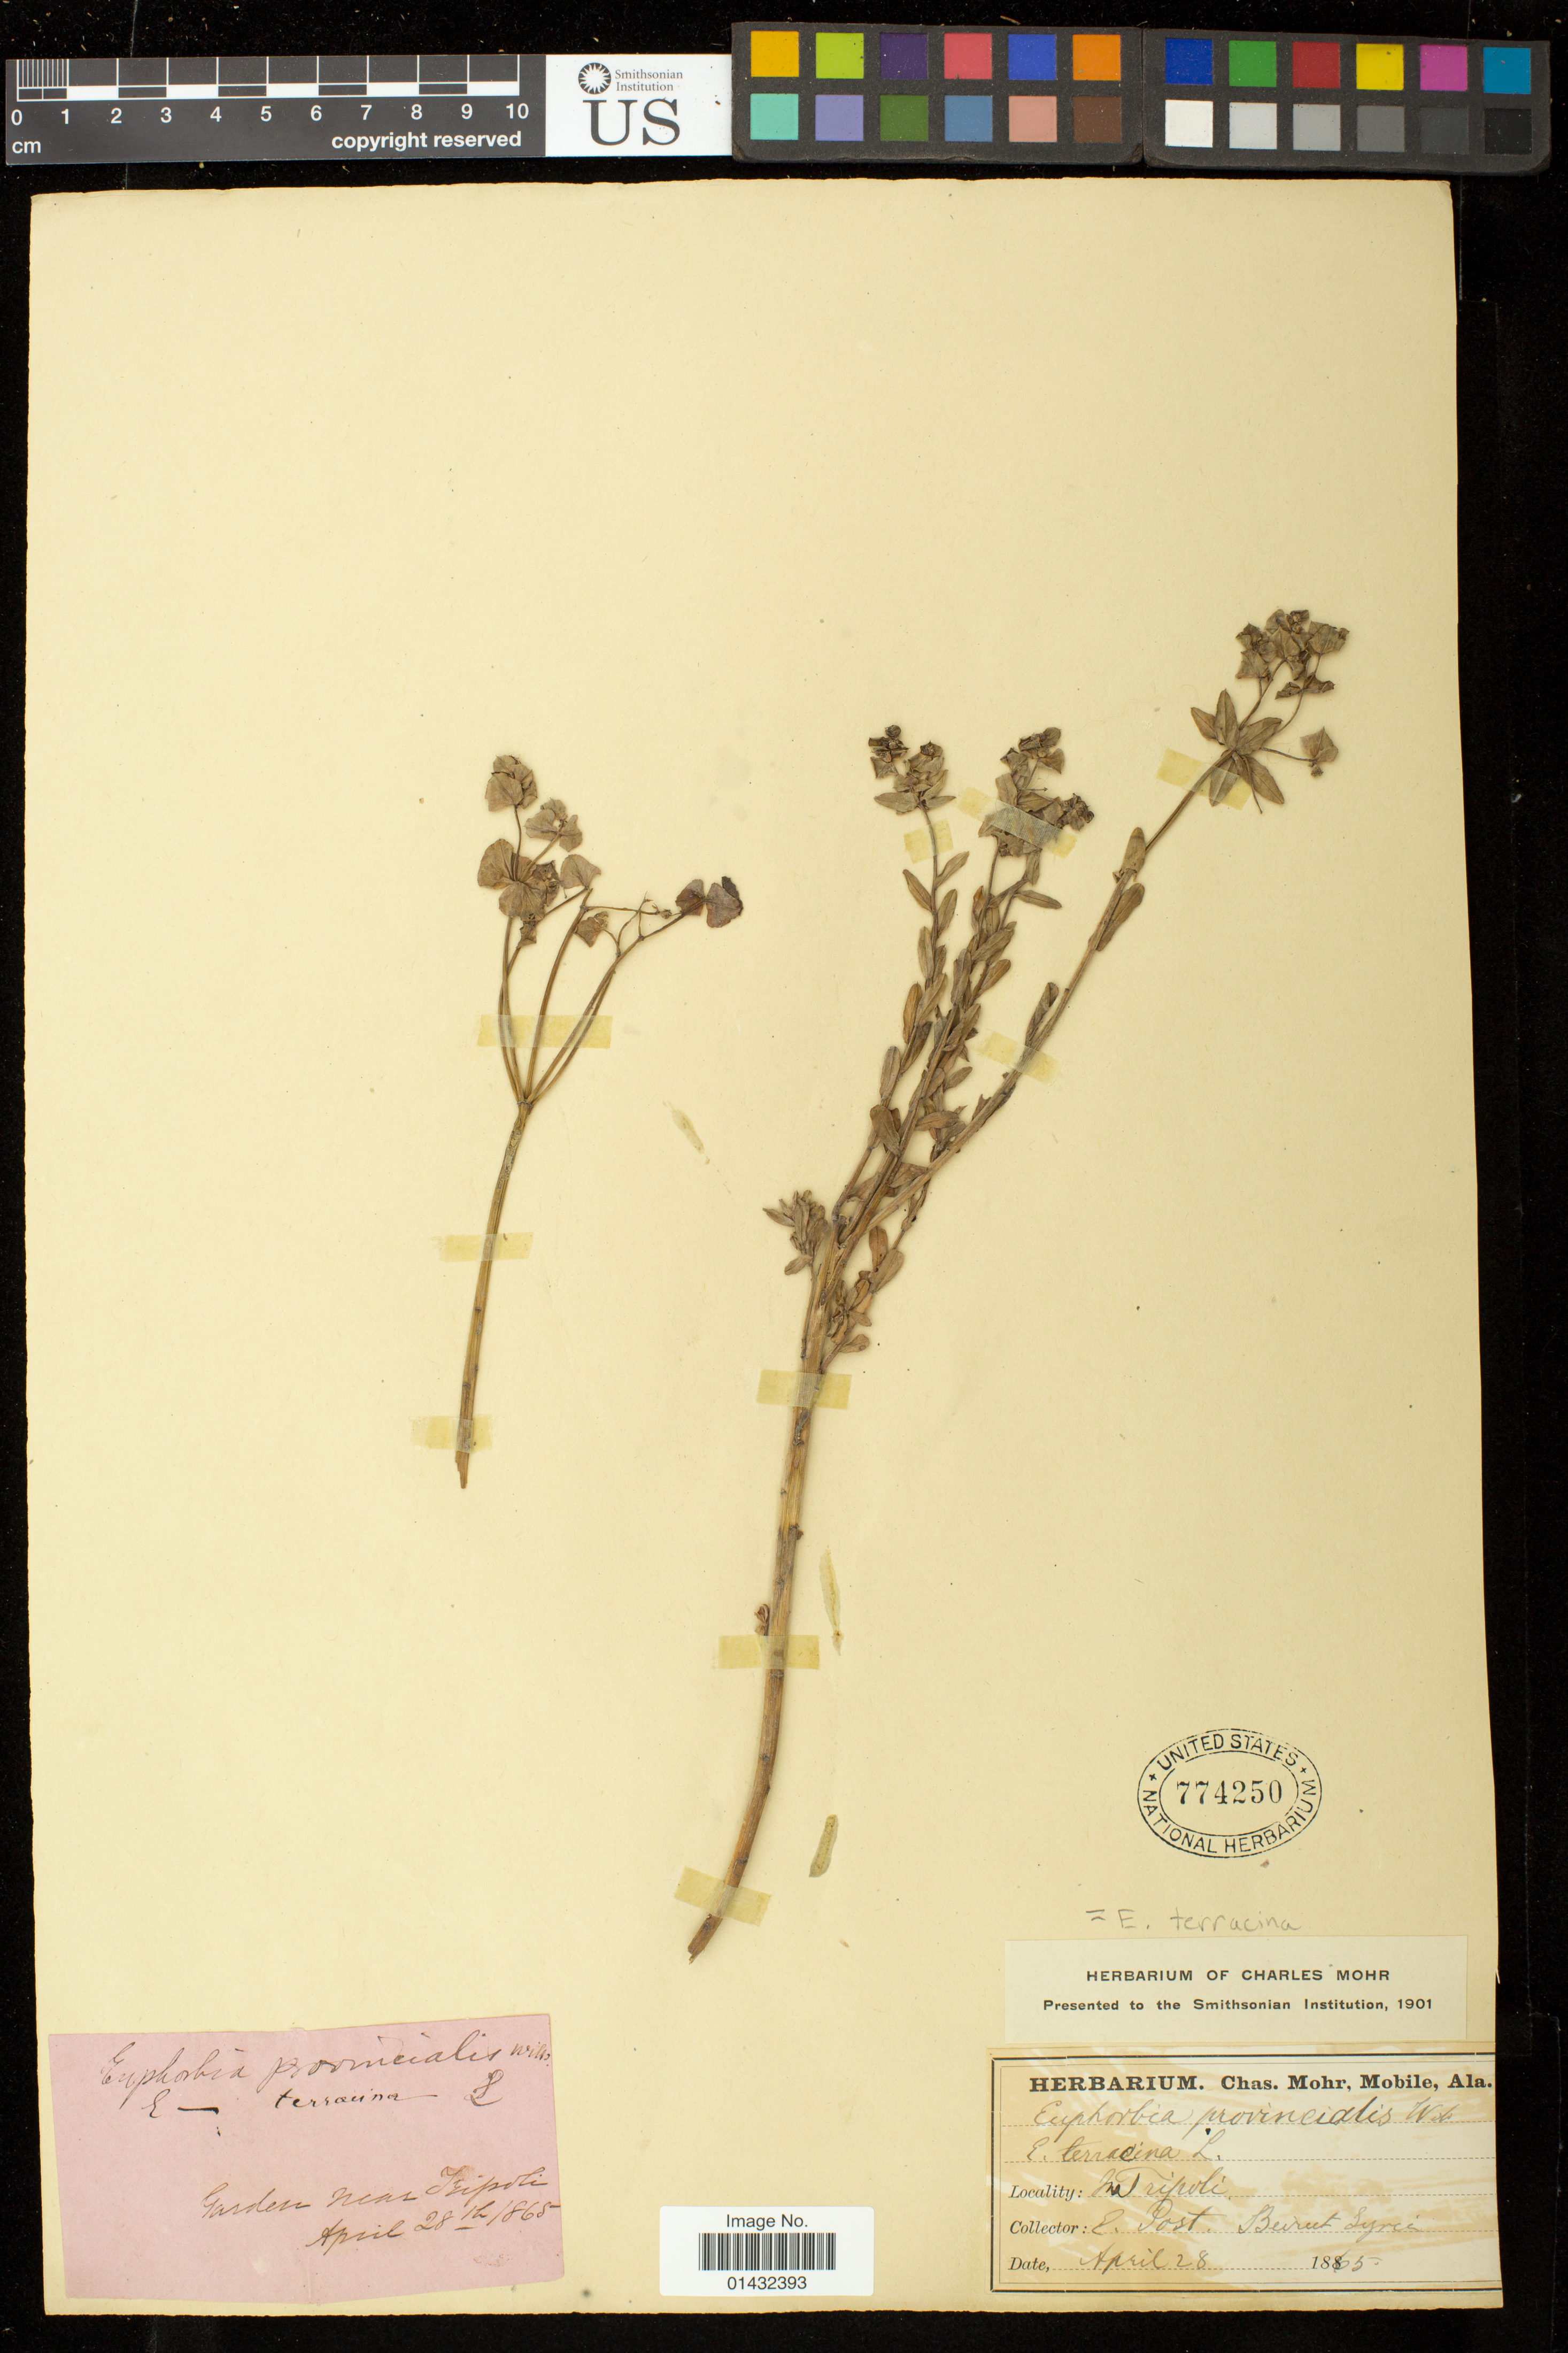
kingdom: Plantae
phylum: Tracheophyta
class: Magnoliopsida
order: Malpighiales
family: Euphorbiaceae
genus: Euphorbia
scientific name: Euphorbia terracina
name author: L.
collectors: E. Post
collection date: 1865-04-28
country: Lebanon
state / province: Liban-Nord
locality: Garden near Tripoli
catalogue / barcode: US 774250